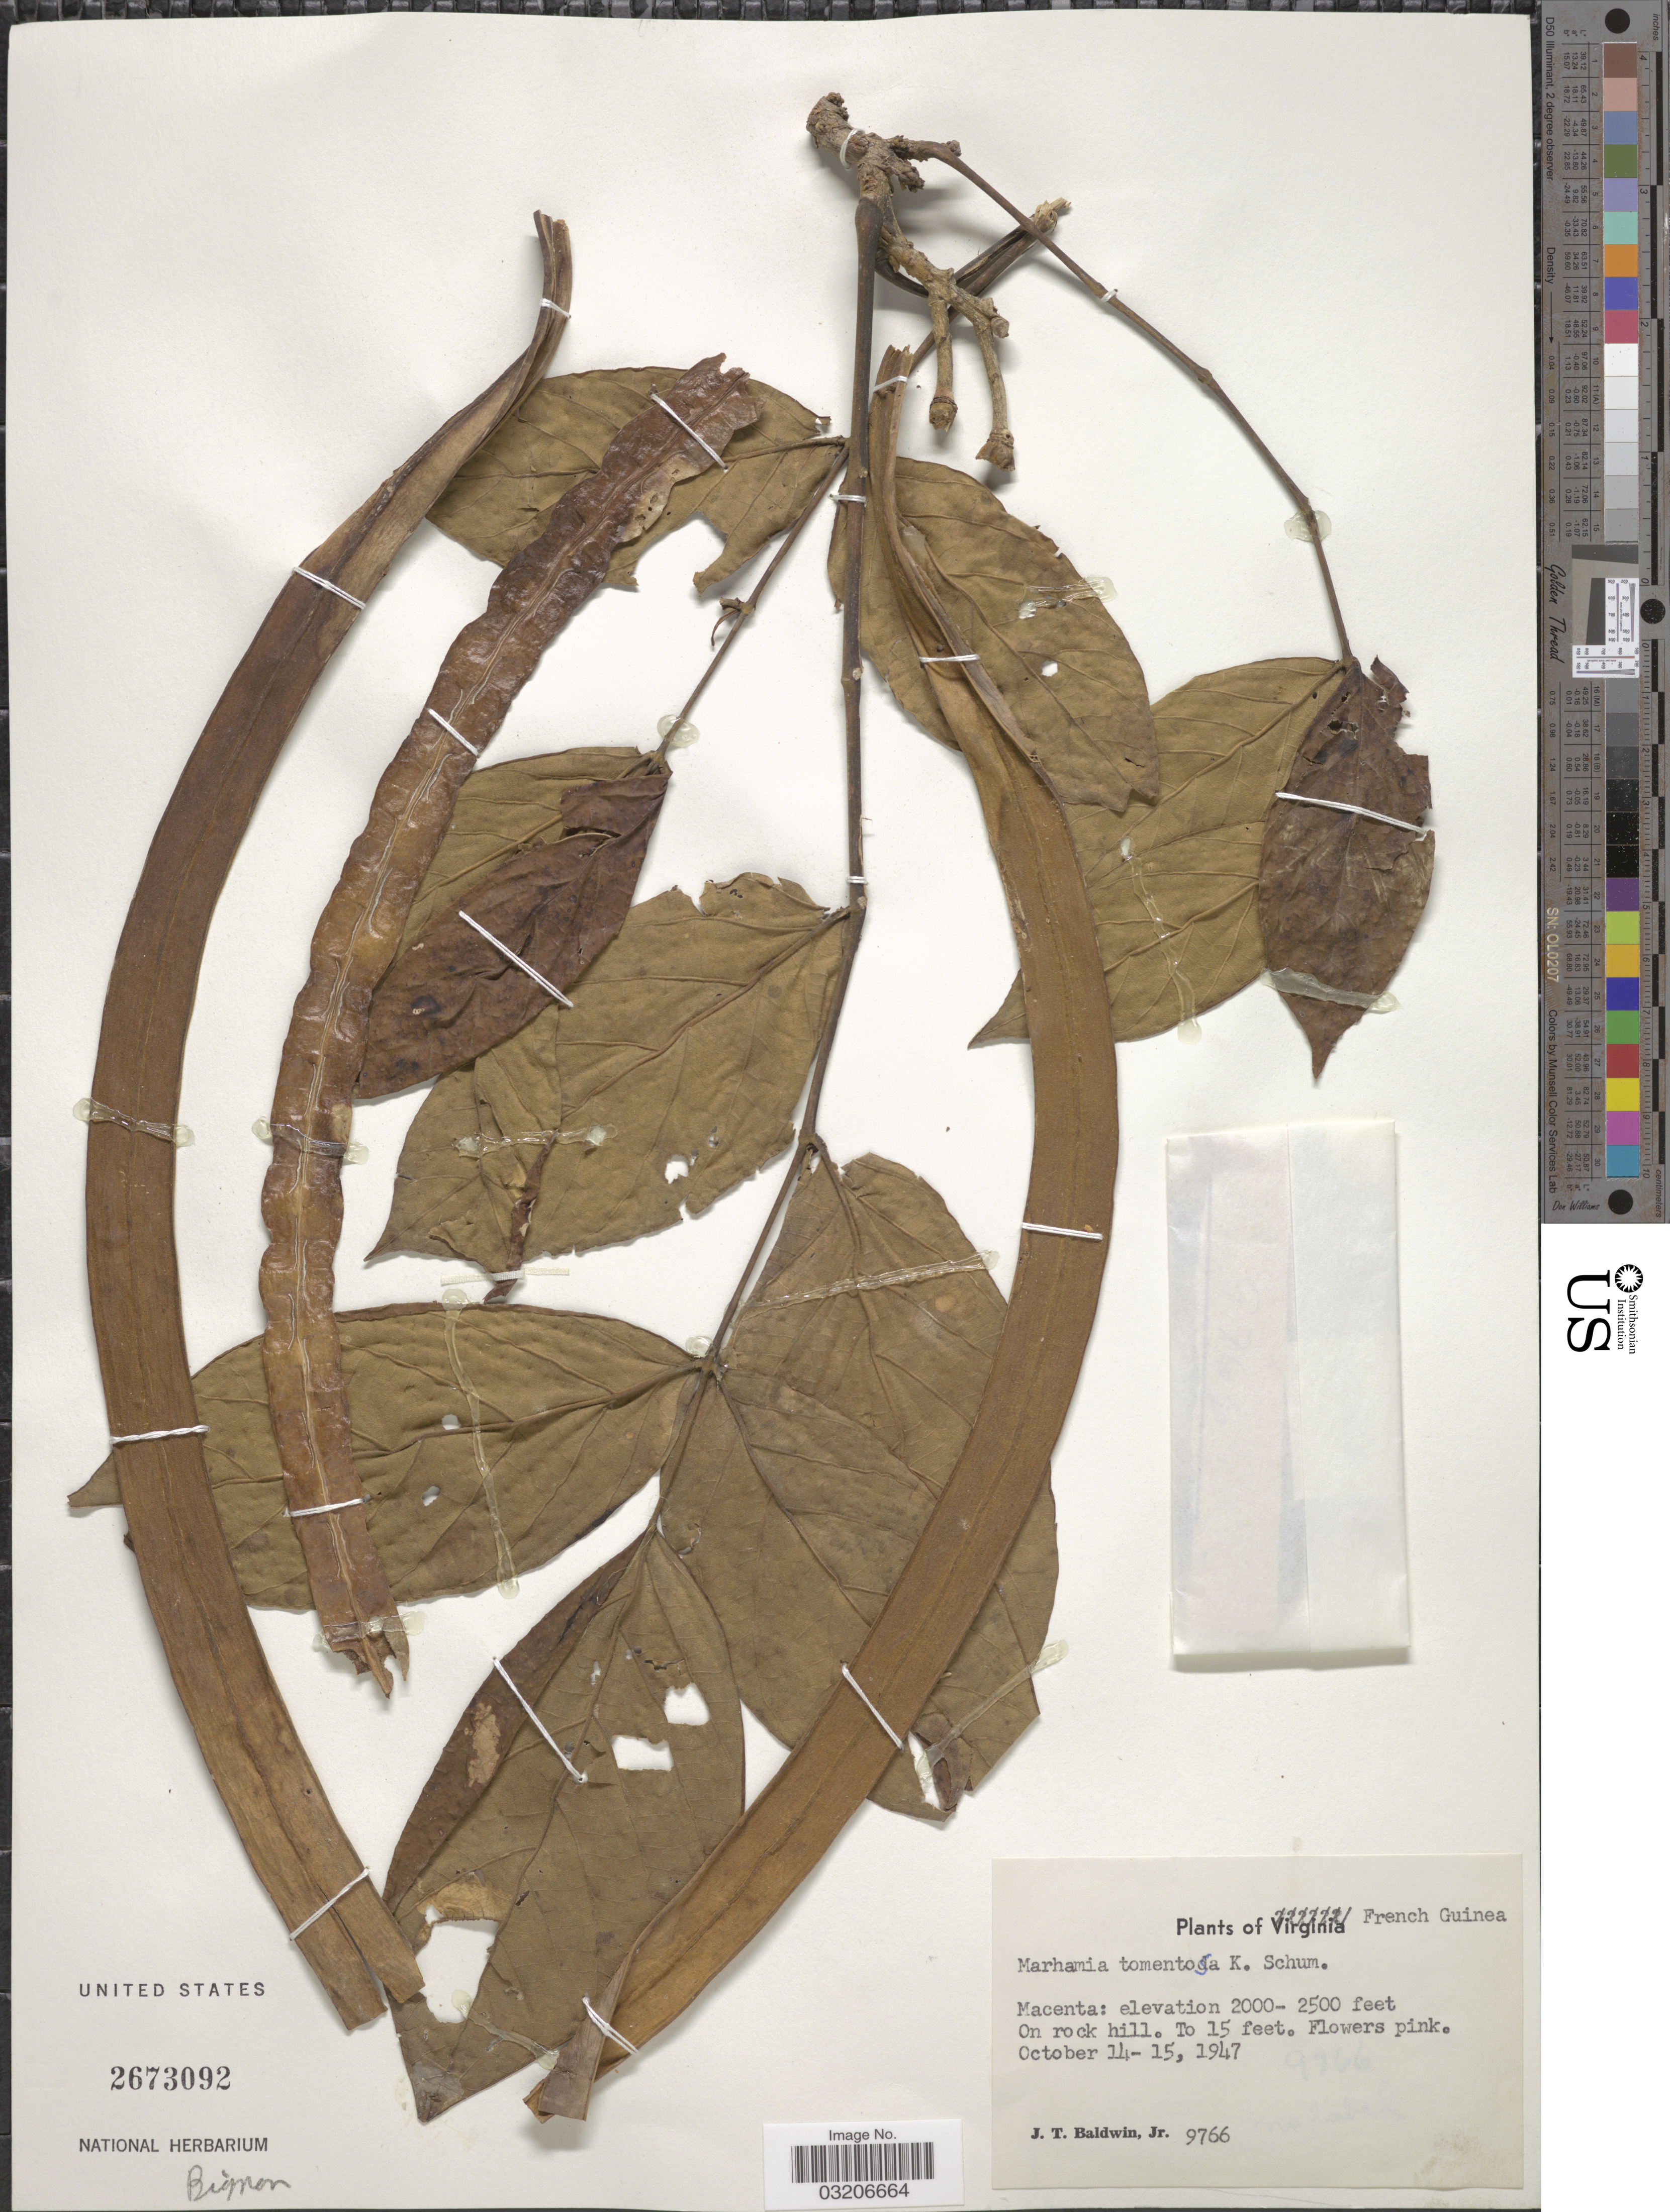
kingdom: Plantae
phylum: Tracheophyta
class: Magnoliopsida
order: Lamiales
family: Bignoniaceae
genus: Markhamia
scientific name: Markhamia tomentosa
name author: (Benth.) K. Schum. ex Engl.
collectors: J. T. Baldwin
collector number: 9766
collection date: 1947-10-14/1947-10-15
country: Guinea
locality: French Guinea. Macenta.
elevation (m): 610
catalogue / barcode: US 2673092